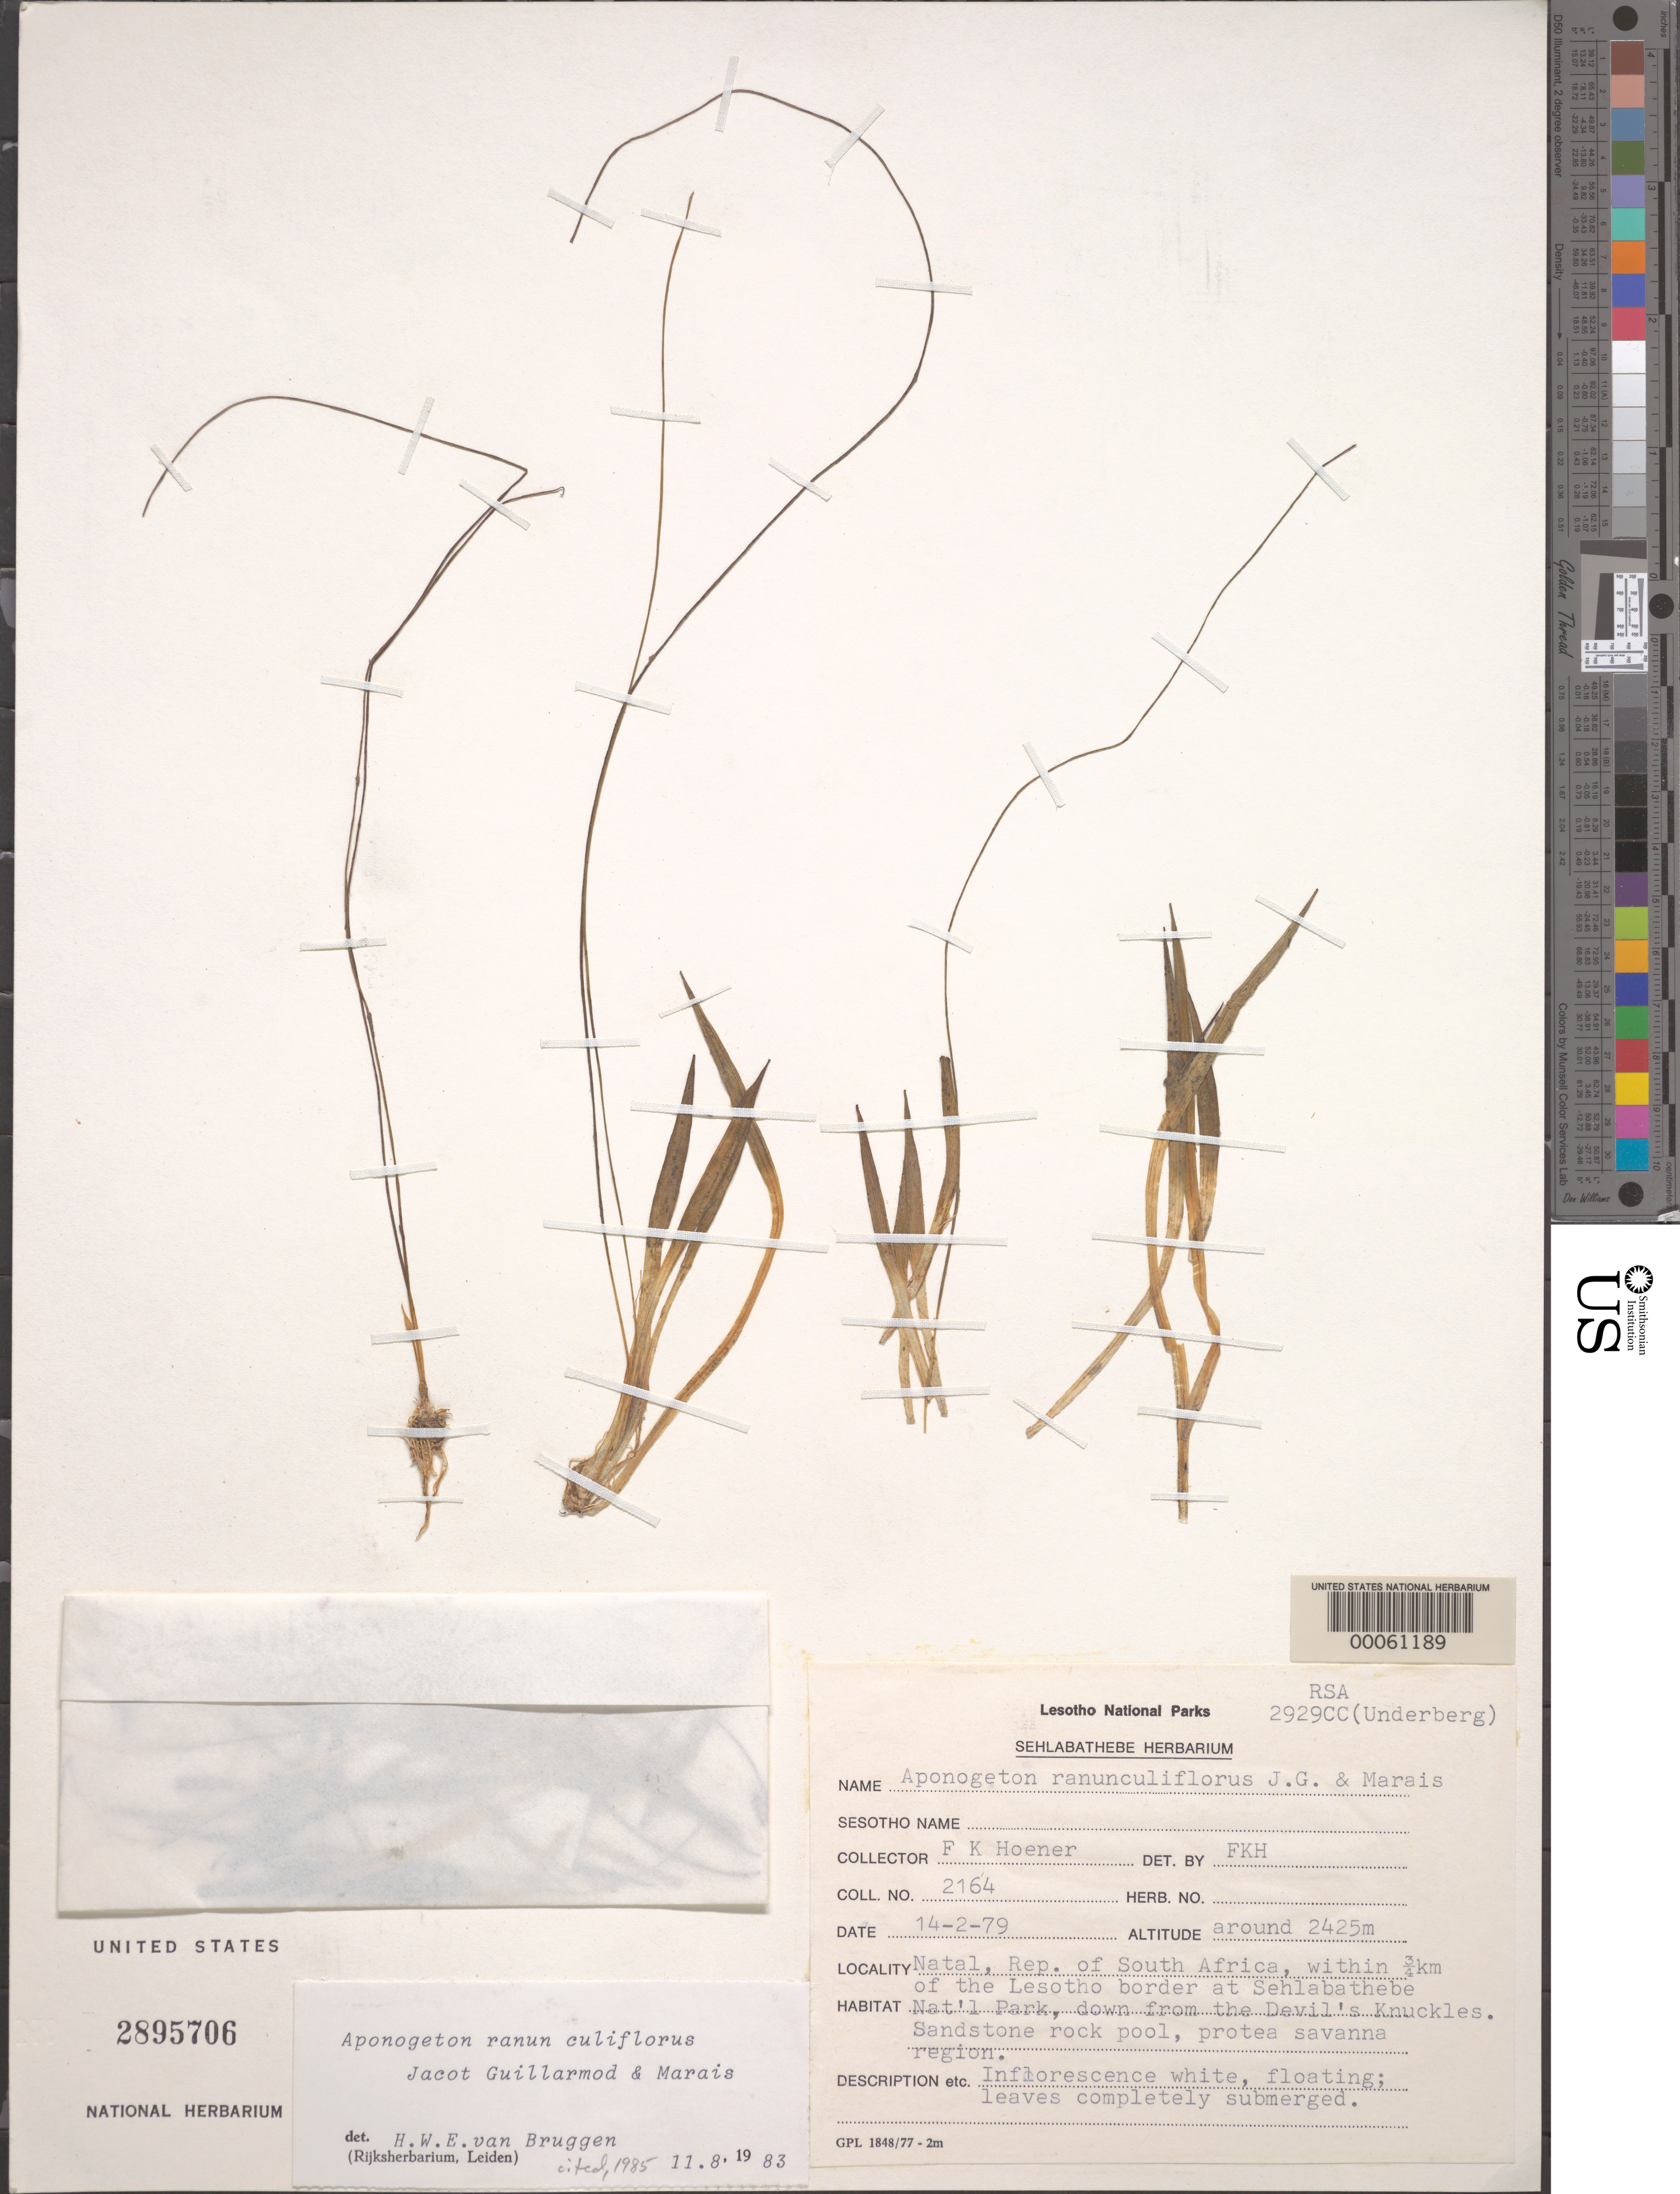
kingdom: Plantae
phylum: Tracheophyta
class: Liliopsida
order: Alismatales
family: Aponogetonaceae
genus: Aponogeton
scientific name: Aponogeton ranunculiflorus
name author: Jacot-Guill. & Marais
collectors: F. Hoener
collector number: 2164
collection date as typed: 14 Feb 1979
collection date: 1979-02-14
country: South Africa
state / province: KwaZulu-Natal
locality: Within 0.75 mi. of lesotho border at sehlabathebe nat'l park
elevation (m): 2425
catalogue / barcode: US 2895706